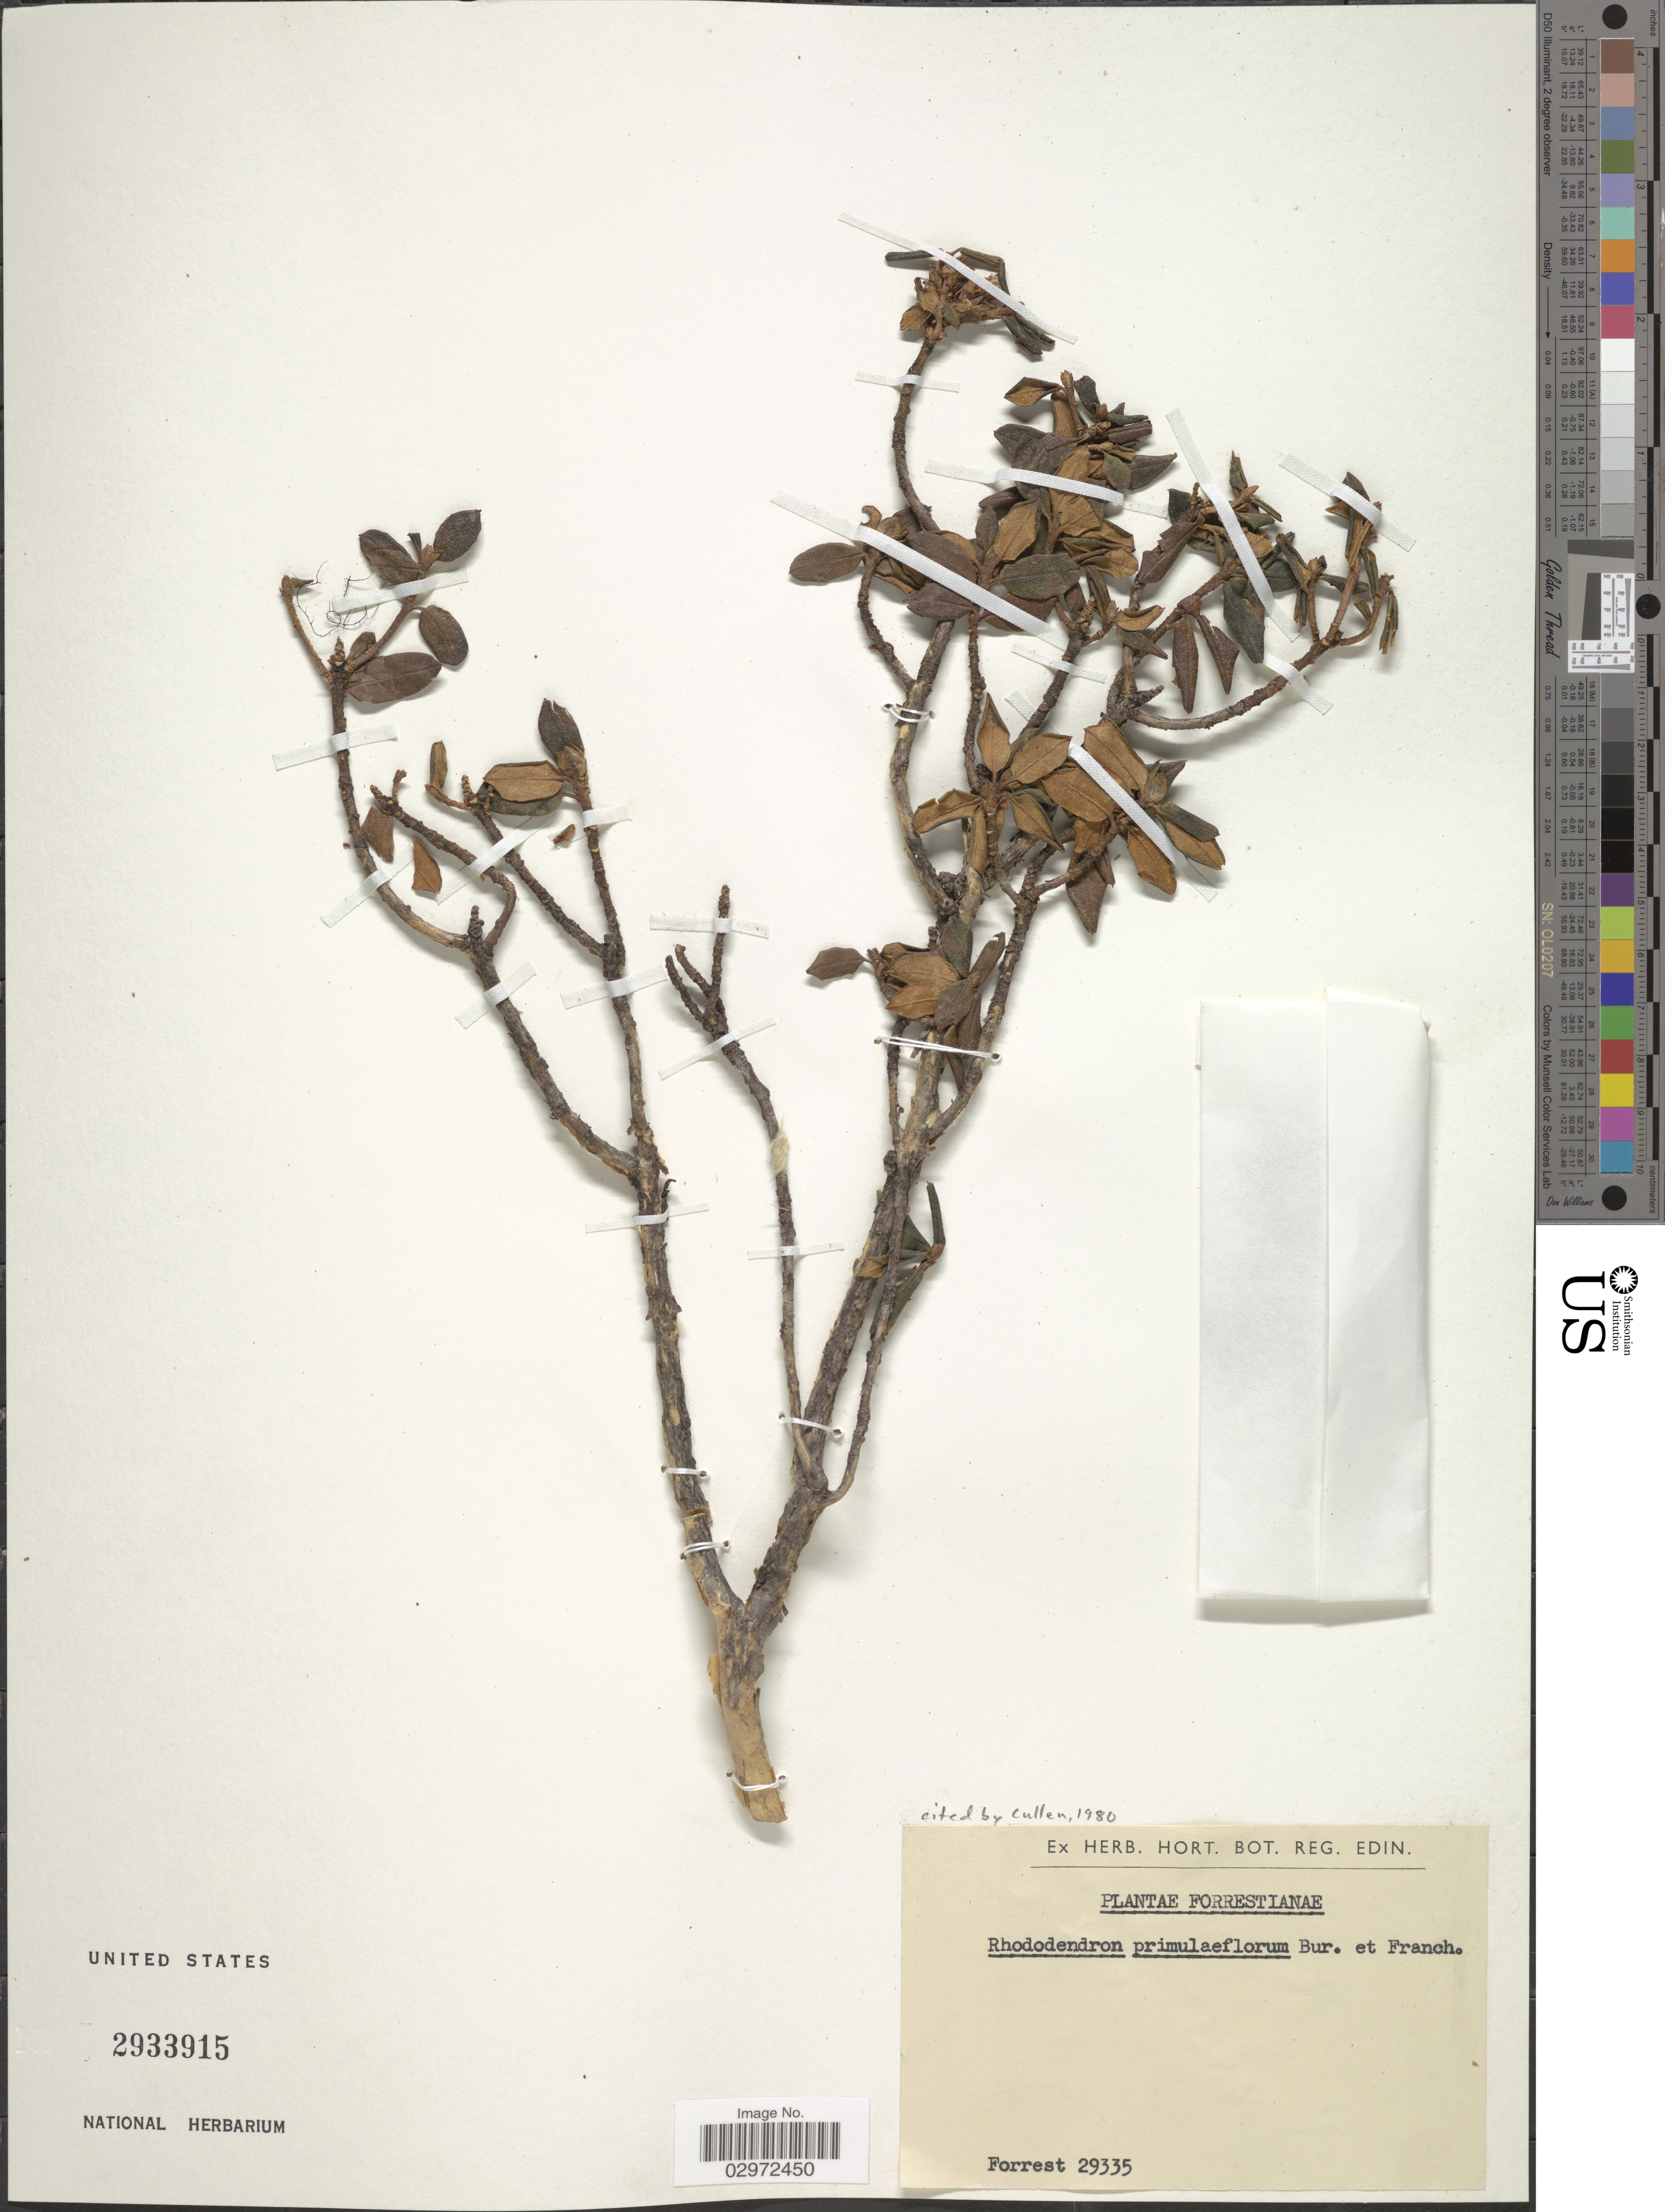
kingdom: Plantae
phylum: Tracheophyta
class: Magnoliopsida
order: Ericales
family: Ericaceae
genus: Rhododendron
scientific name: Rhododendron primuliflorum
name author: É. Bureau & Franch.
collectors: -. Forrest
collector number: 29335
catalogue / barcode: US 2933915